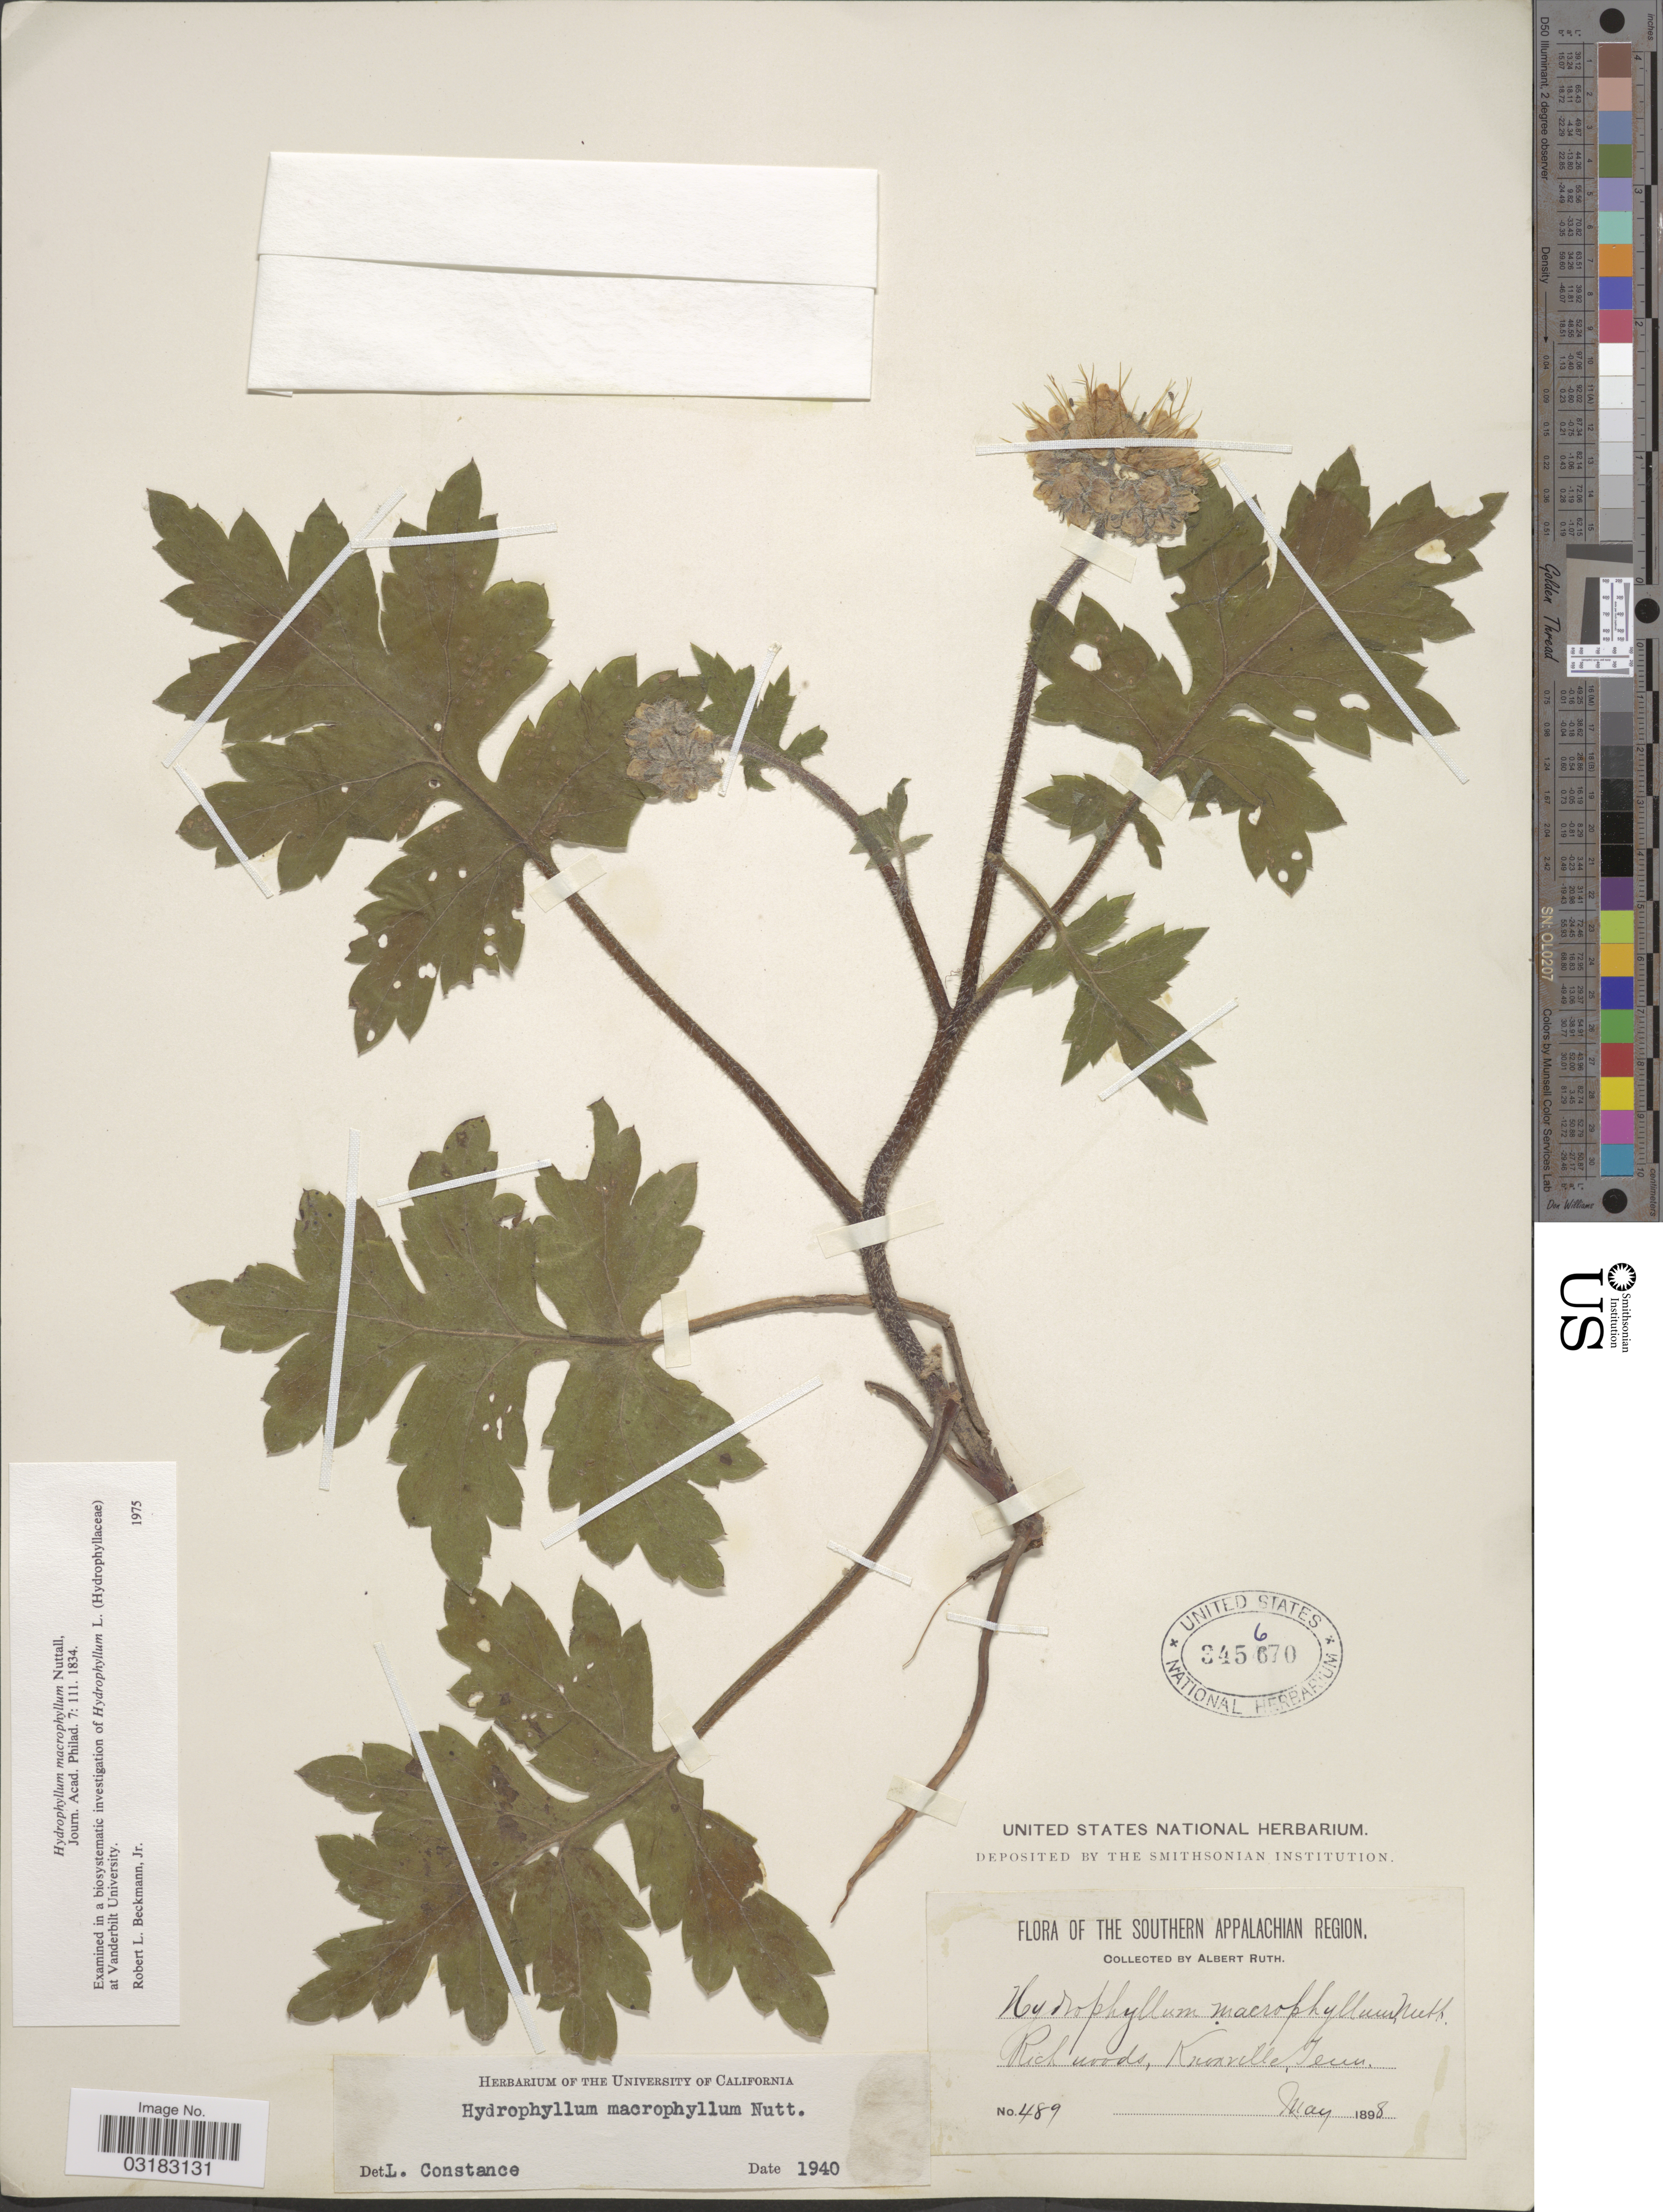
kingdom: Plantae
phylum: Tracheophyta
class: Magnoliopsida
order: Boraginales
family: Hydrophyllaceae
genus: Hydrophyllum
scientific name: Hydrophyllum macrophyllum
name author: Nutt.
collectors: A. Ruth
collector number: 489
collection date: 1898-05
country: United States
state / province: Tennessee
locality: Southern Appalachian Region. Rich woods, Knoxville.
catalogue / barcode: US 345670